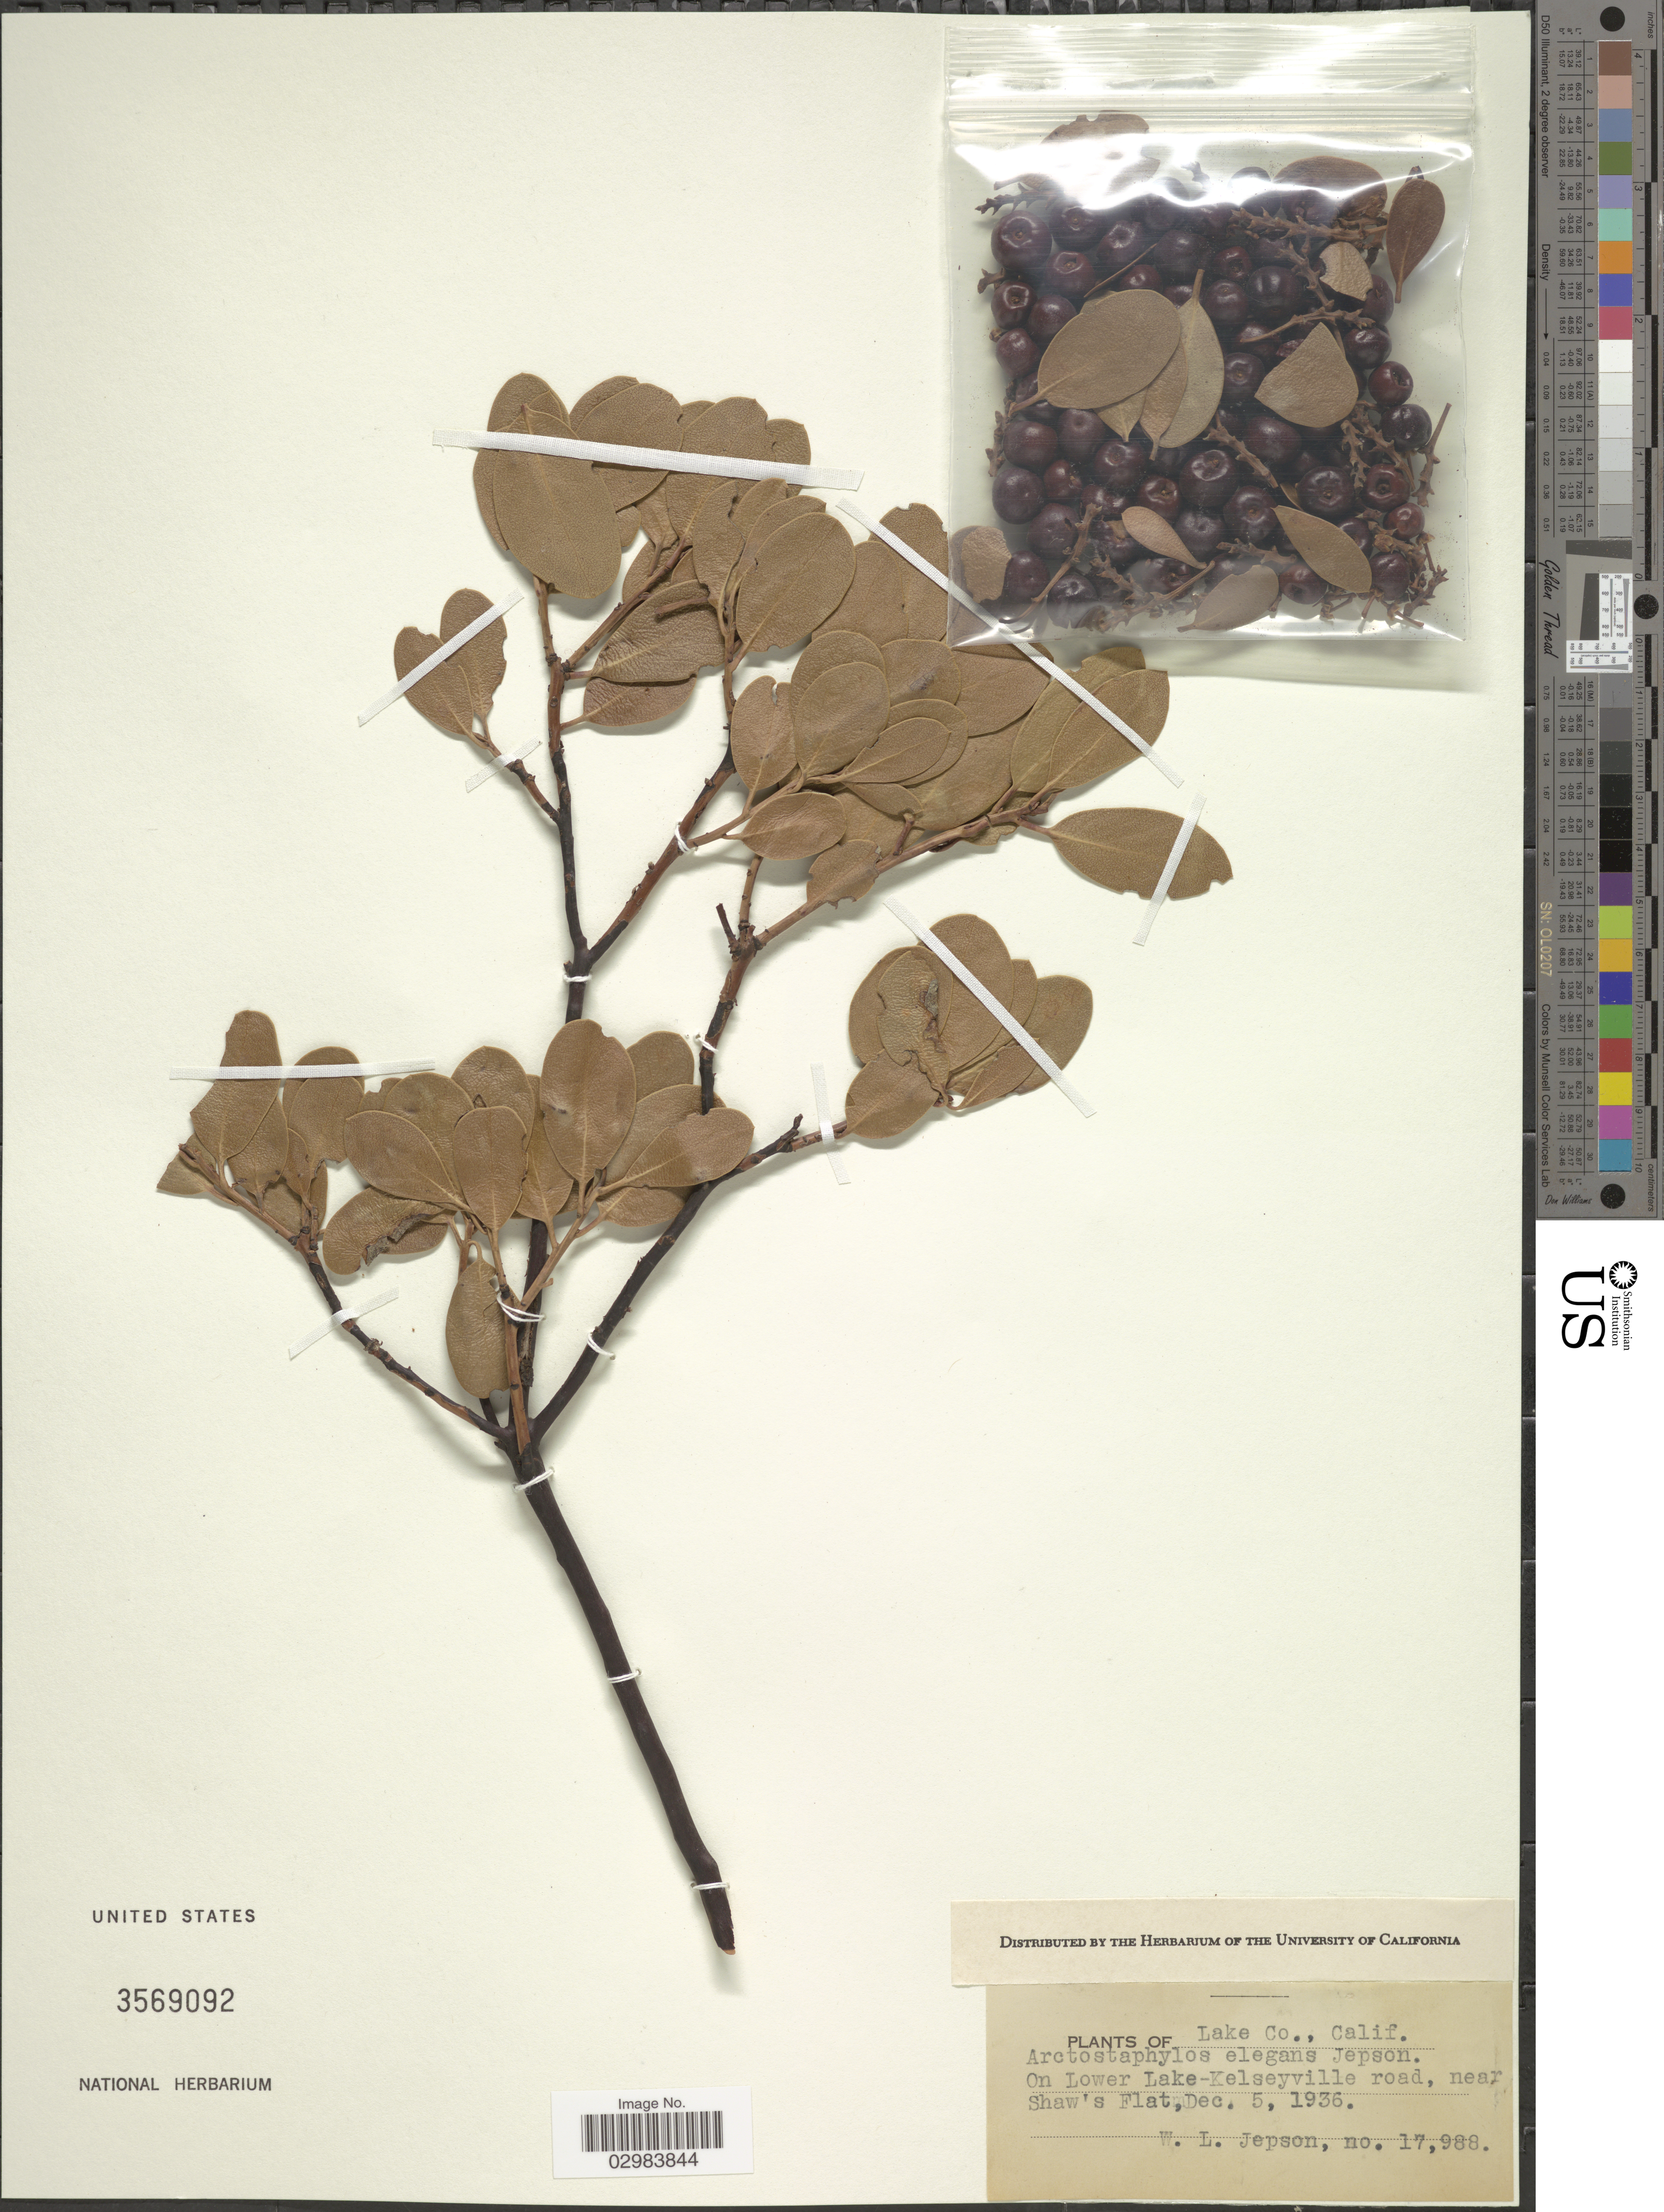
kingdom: Plantae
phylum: Tracheophyta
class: Magnoliopsida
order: Ericales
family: Ericaceae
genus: Arctostaphylos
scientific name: Arctostaphylos elegans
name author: Jeps.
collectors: W. L. Jepson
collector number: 17988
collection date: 1936-12-05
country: United States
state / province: California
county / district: Lake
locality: Lake Co., On Lower Lake-Kelseyville road, near Shaw's Flat.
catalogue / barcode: US 3569092